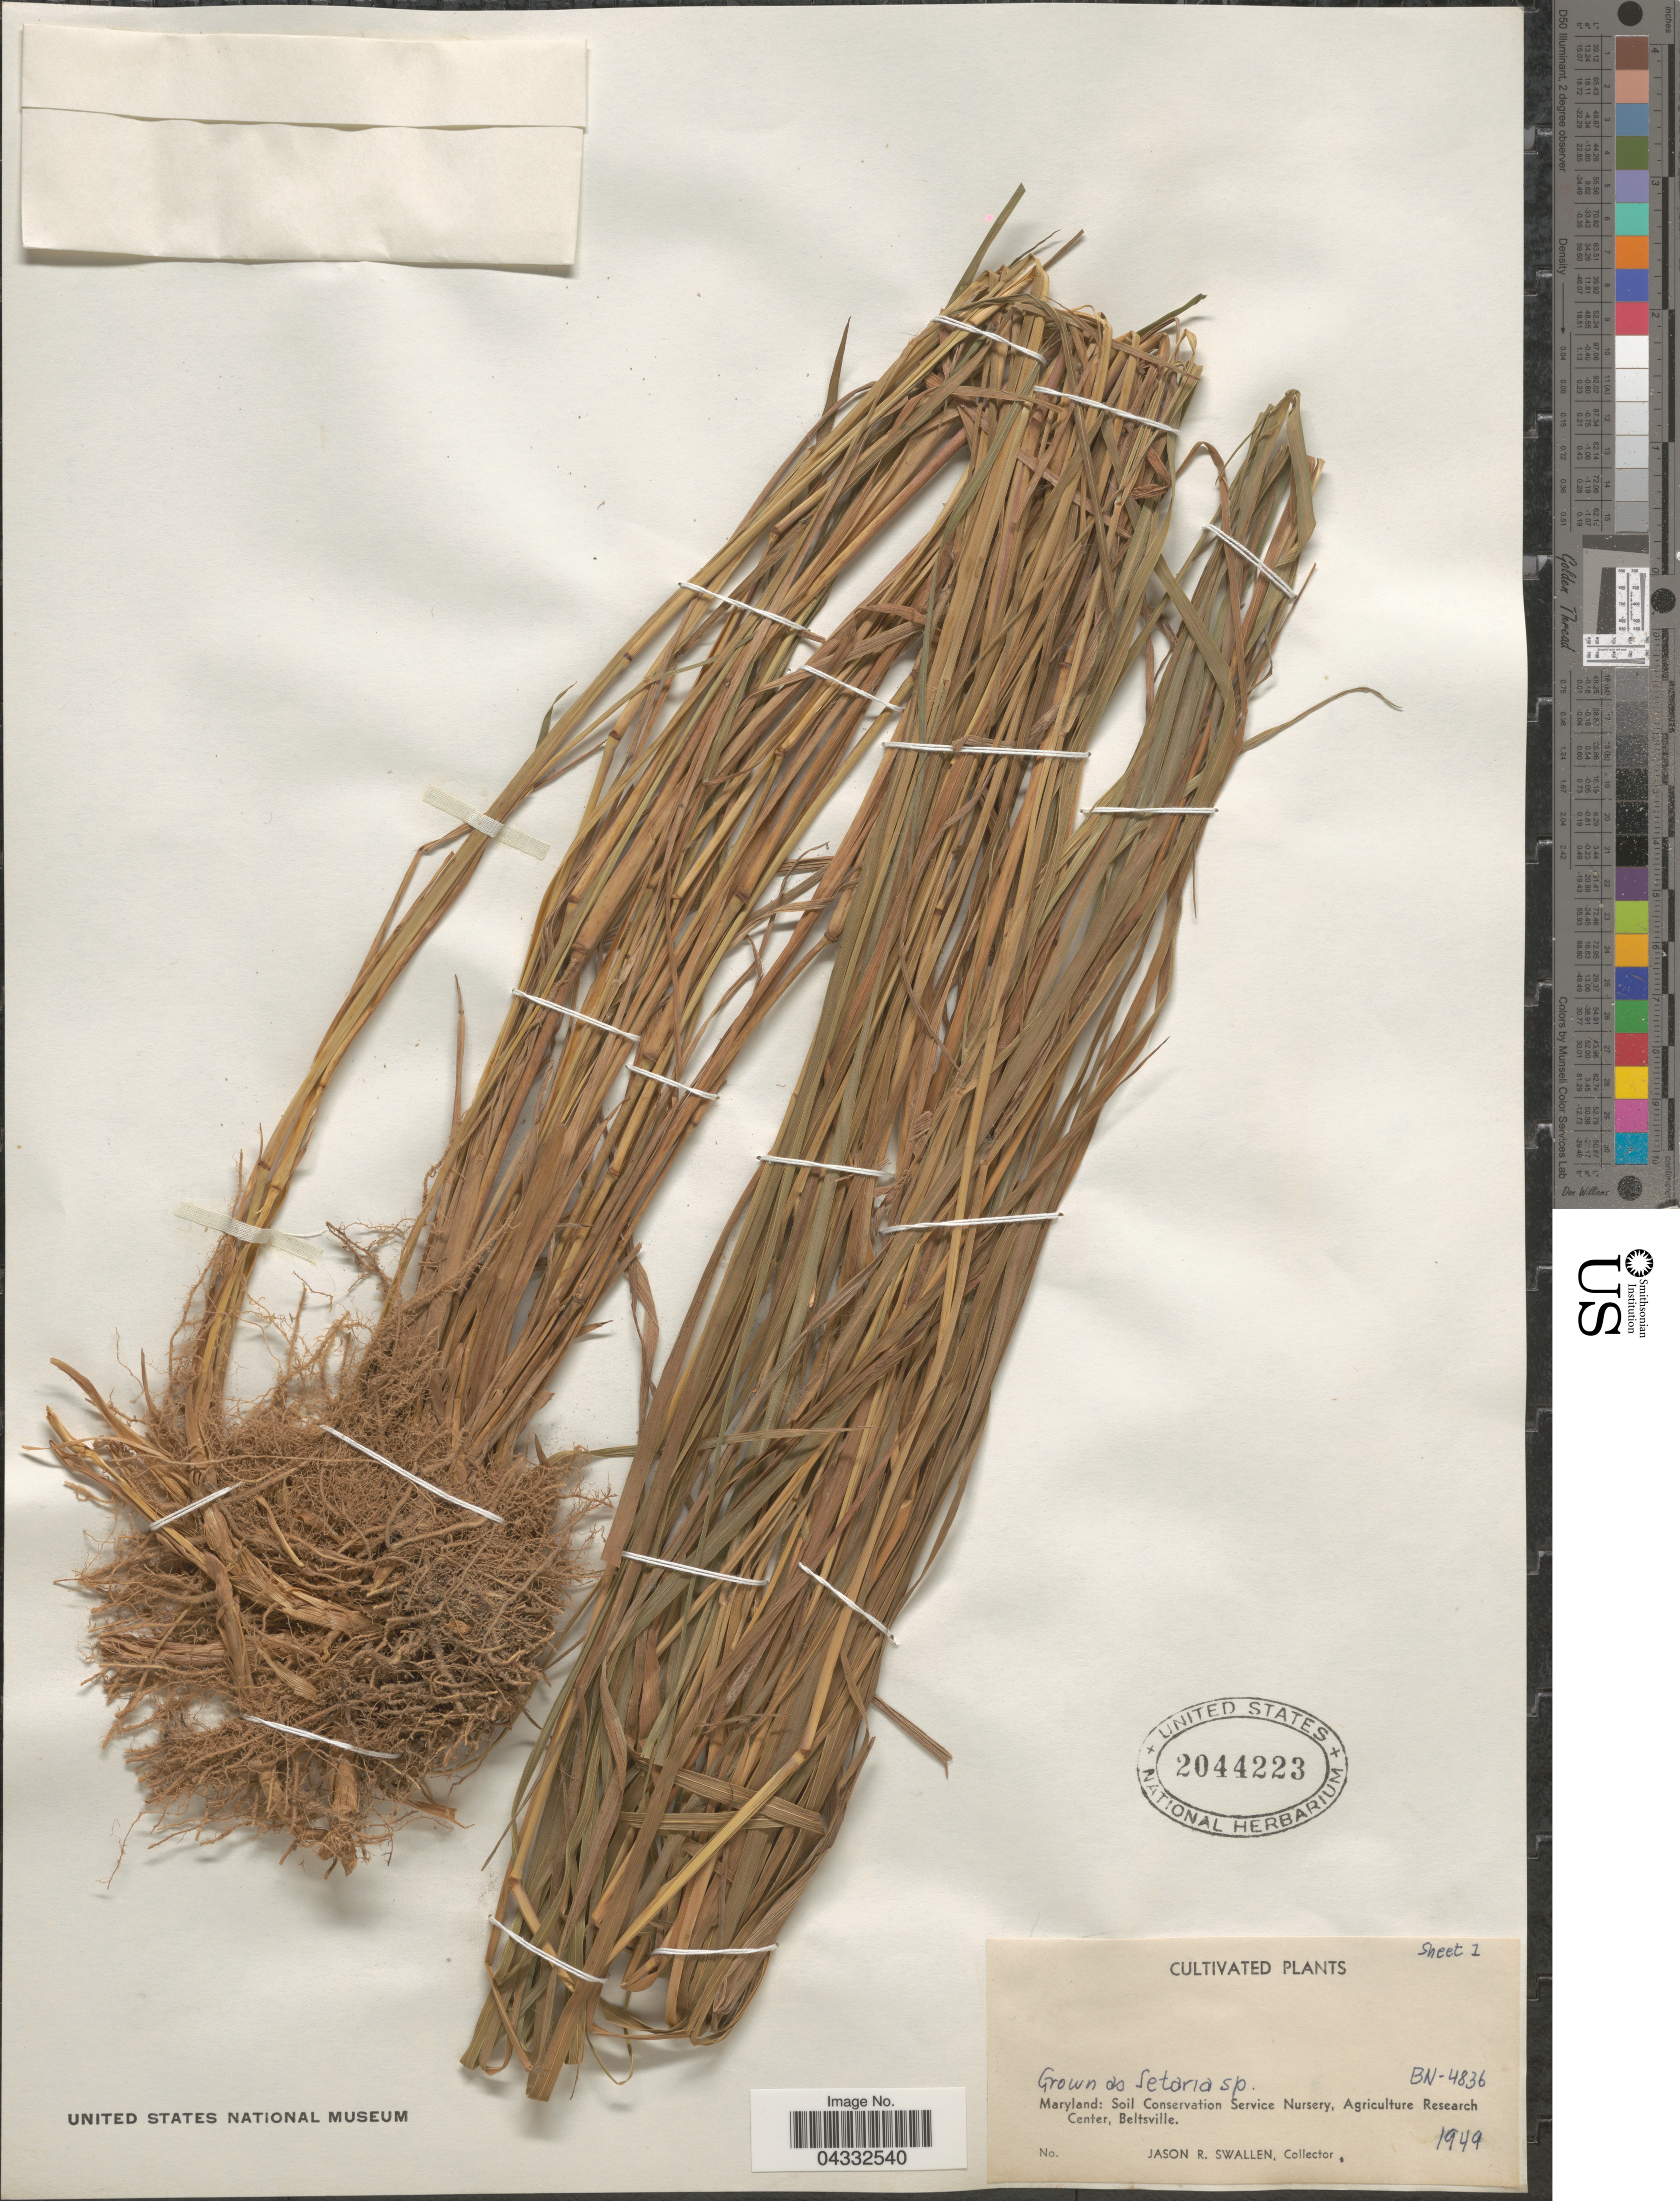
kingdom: Plantae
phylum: Tracheophyta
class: Liliopsida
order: Poales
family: Poaceae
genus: Setaria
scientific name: Setaria sp.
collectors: J. R. Swallen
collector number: BN-4836?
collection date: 1949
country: United States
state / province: Maryland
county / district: Prince George's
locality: Soil Conversation Service Nursery, Agriculture Research Center, Beltsville.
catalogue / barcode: US 2044223